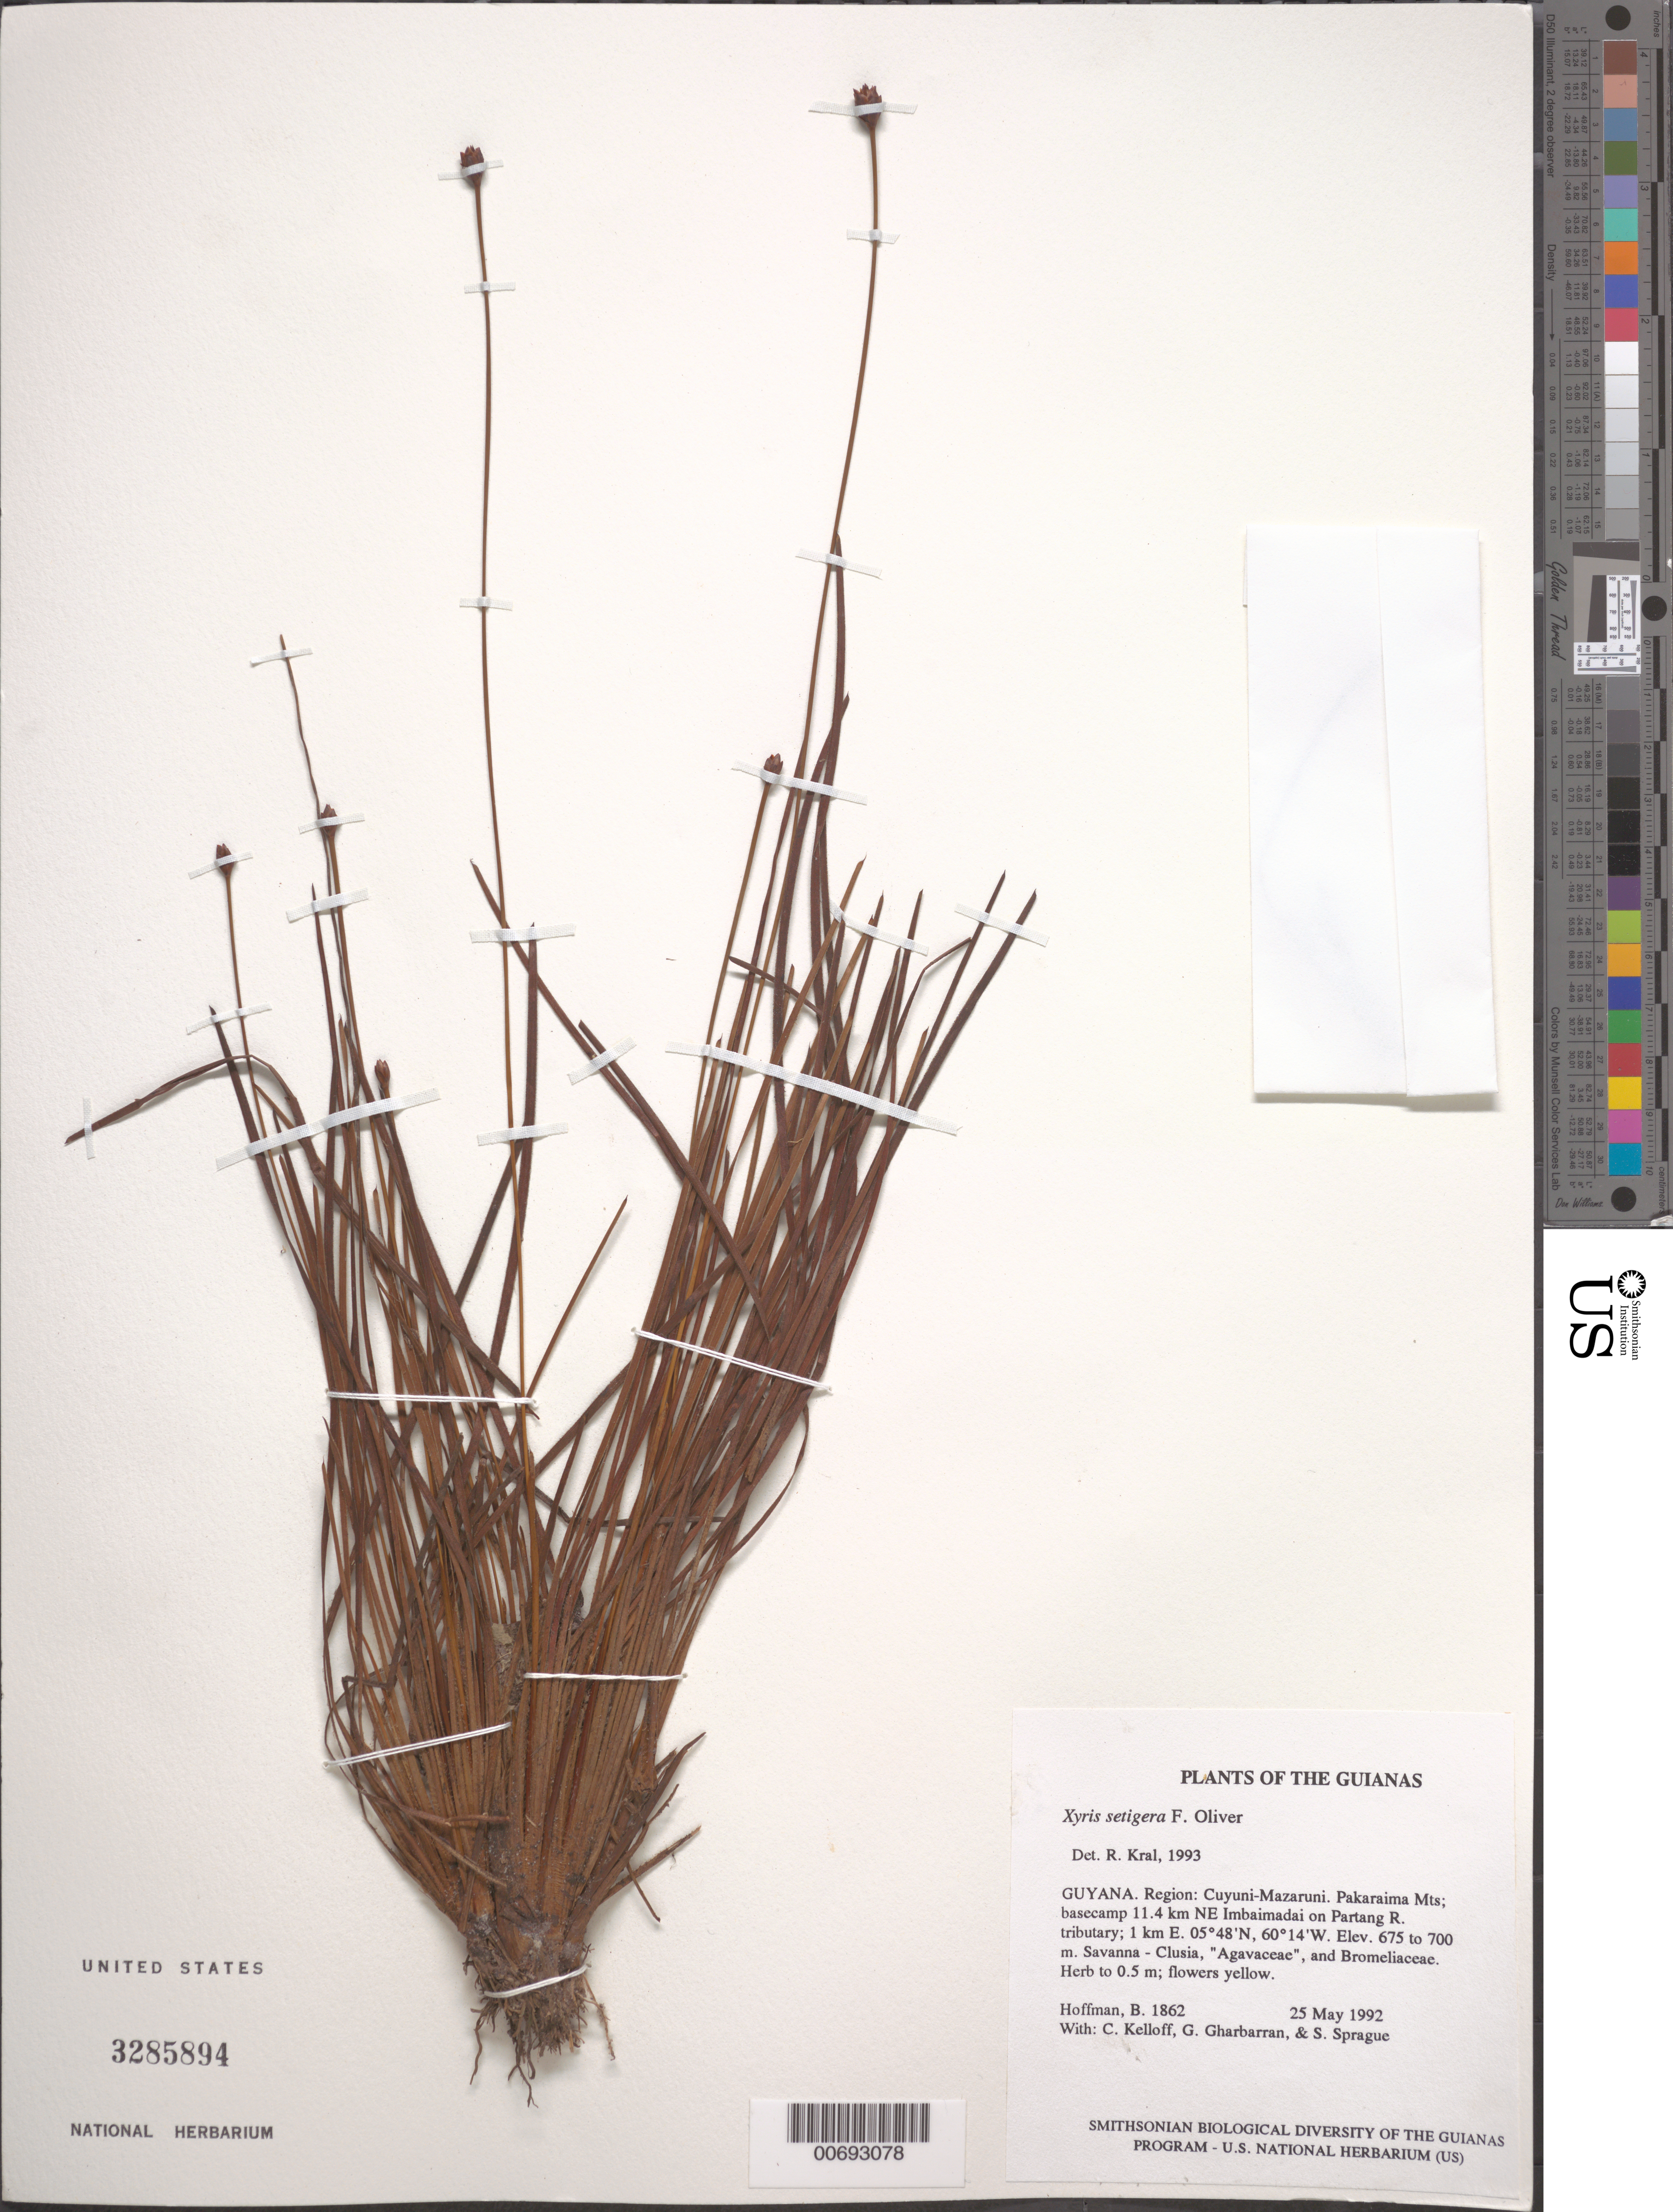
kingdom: Plantae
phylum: Tracheophyta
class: Liliopsida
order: Poales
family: Xyridaceae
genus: Xyris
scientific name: Xyris setigera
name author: Oliv.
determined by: Kral, Robert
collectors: B. Hoffman, C. L. Kelloff, G. Gharbarran & S. Sprague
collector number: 1862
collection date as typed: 25 May 1992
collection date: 1992-05-25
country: Guyana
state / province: Cuyuni-Mazaruni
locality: Pakaraima Mts; basecamp 11.4 km NE Imbaimadai on Partang River tributary; 1 km E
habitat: Savanna - Clusia, "Agavaceae", and Bromeliaceae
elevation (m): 675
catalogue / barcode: US 3285894